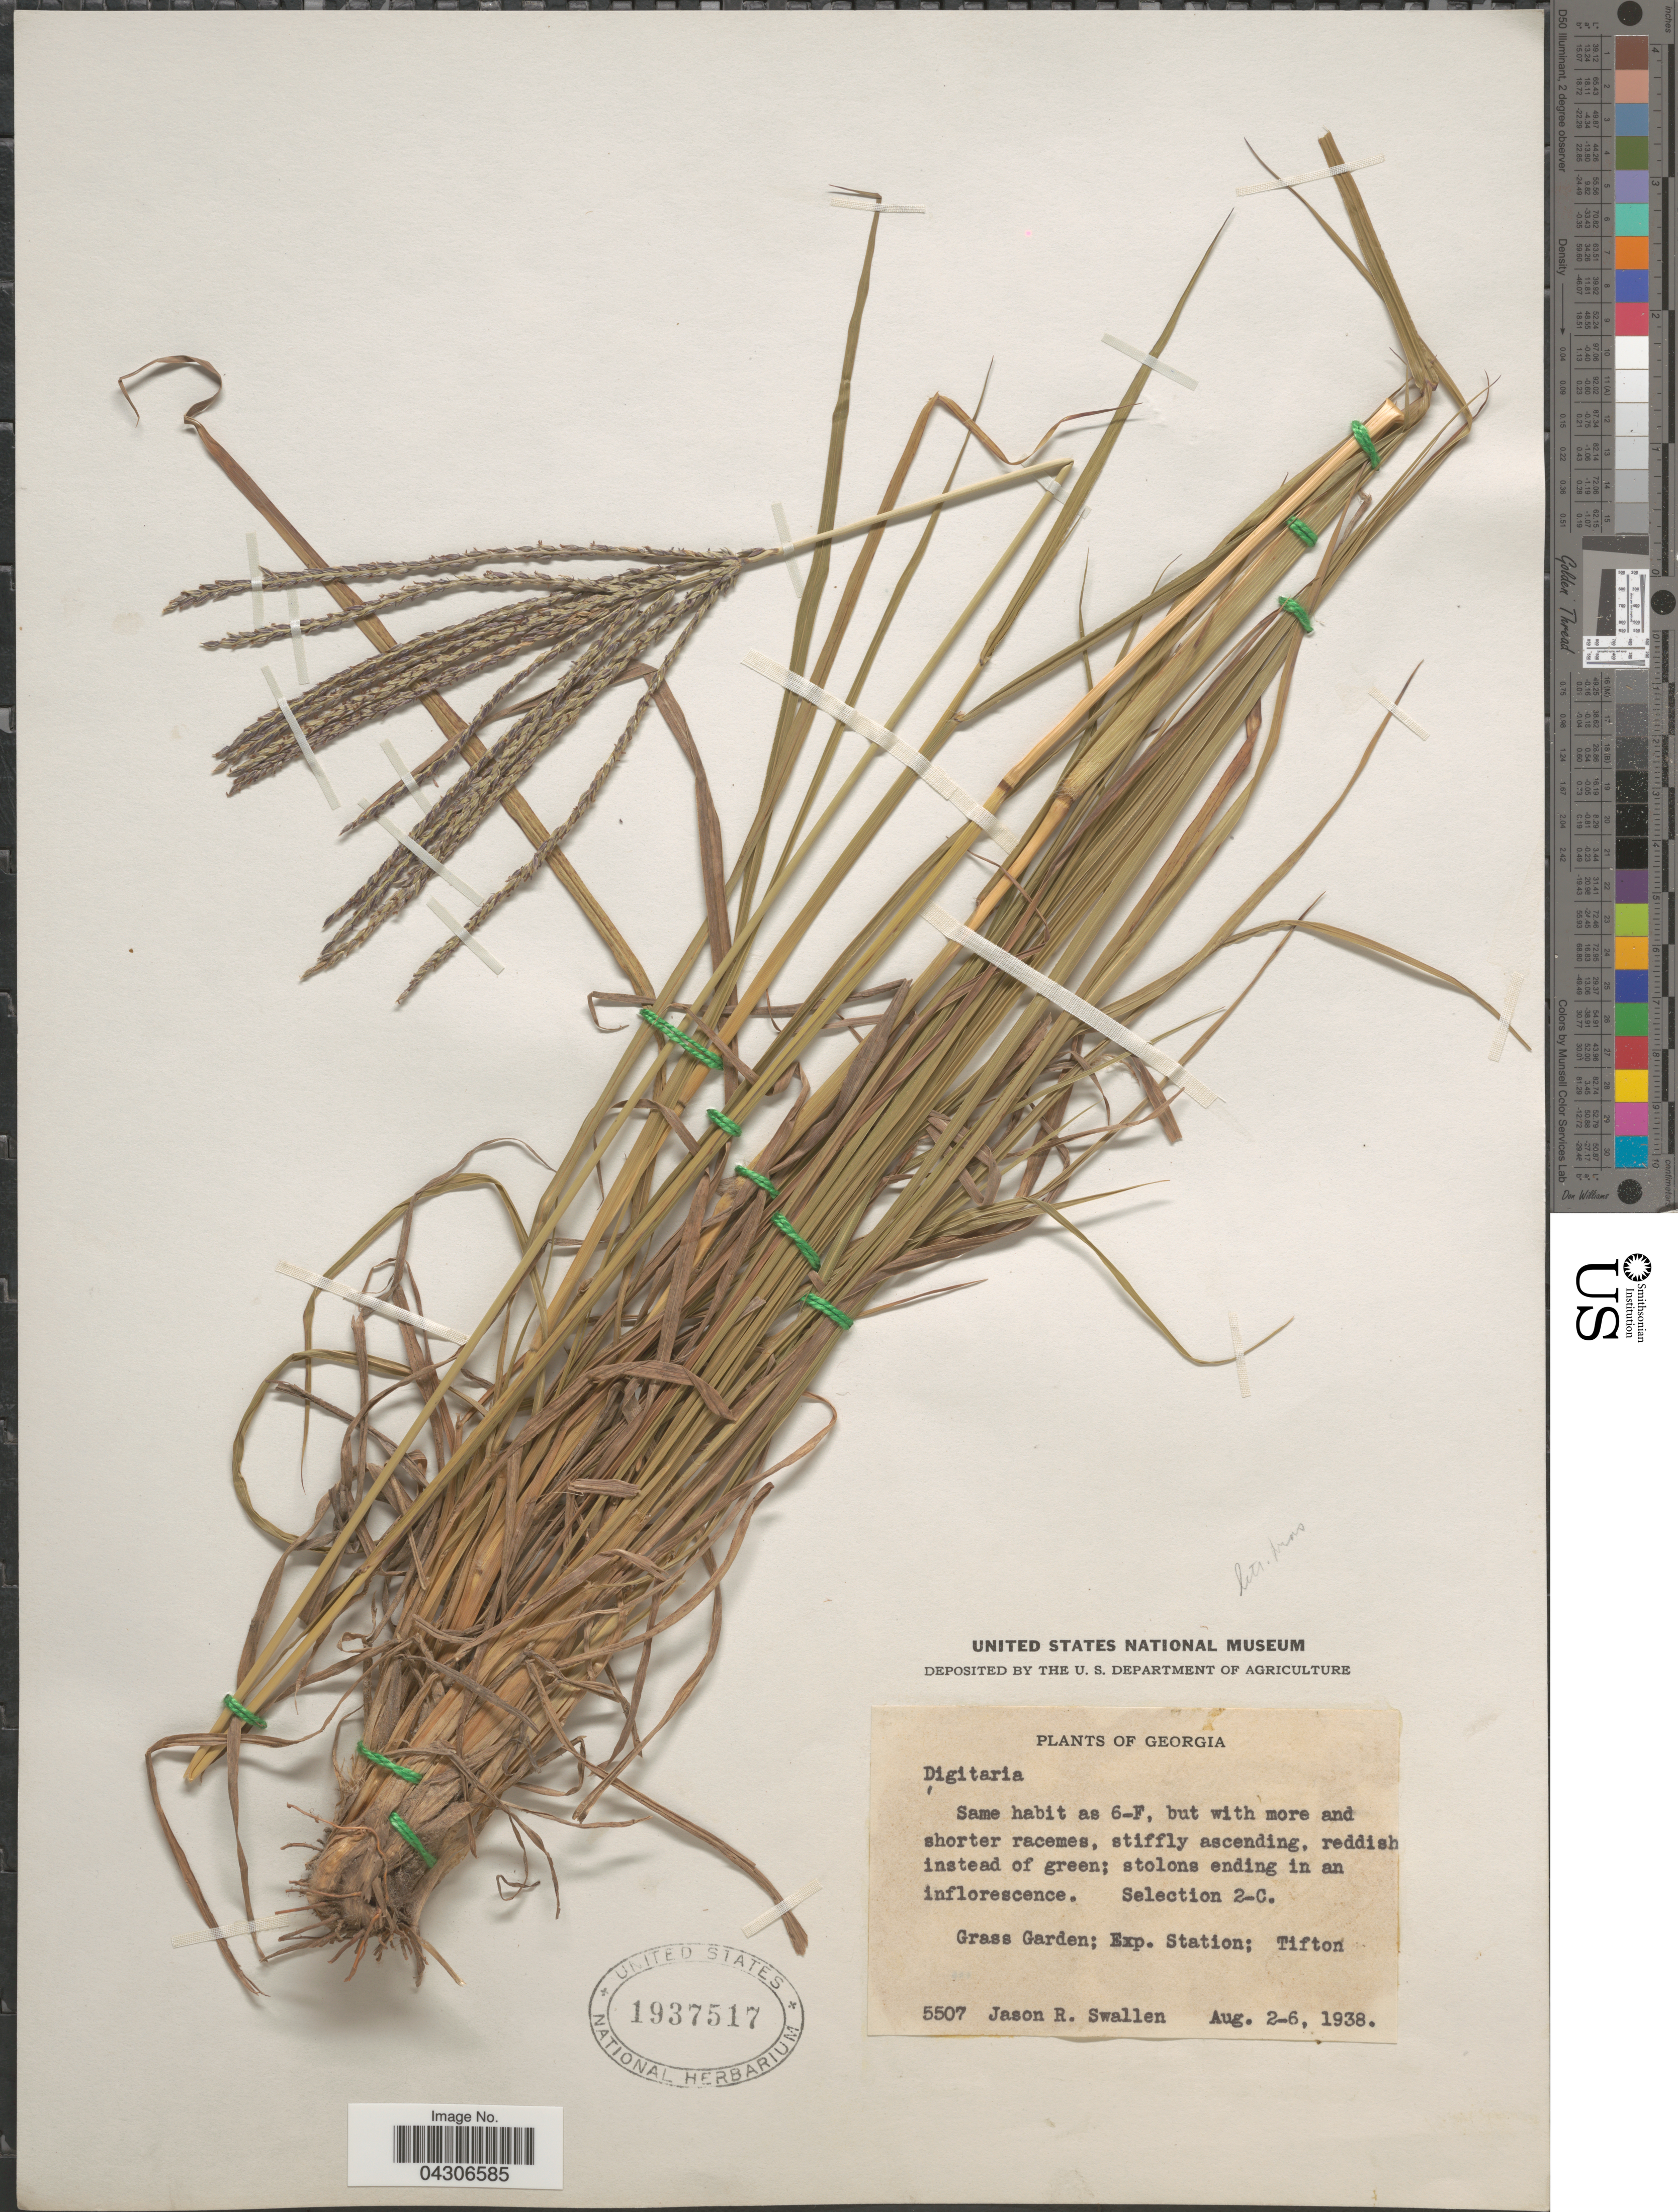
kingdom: Plantae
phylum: Tracheophyta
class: Liliopsida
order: Poales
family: Poaceae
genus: Digitaria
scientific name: Digitaria sp.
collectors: J. R. Swallen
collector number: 5507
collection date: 1938-08-02/1938-08-06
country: United States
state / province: Georgia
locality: Grass Garden; Exp. Station; Tifton.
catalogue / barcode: US 1937517